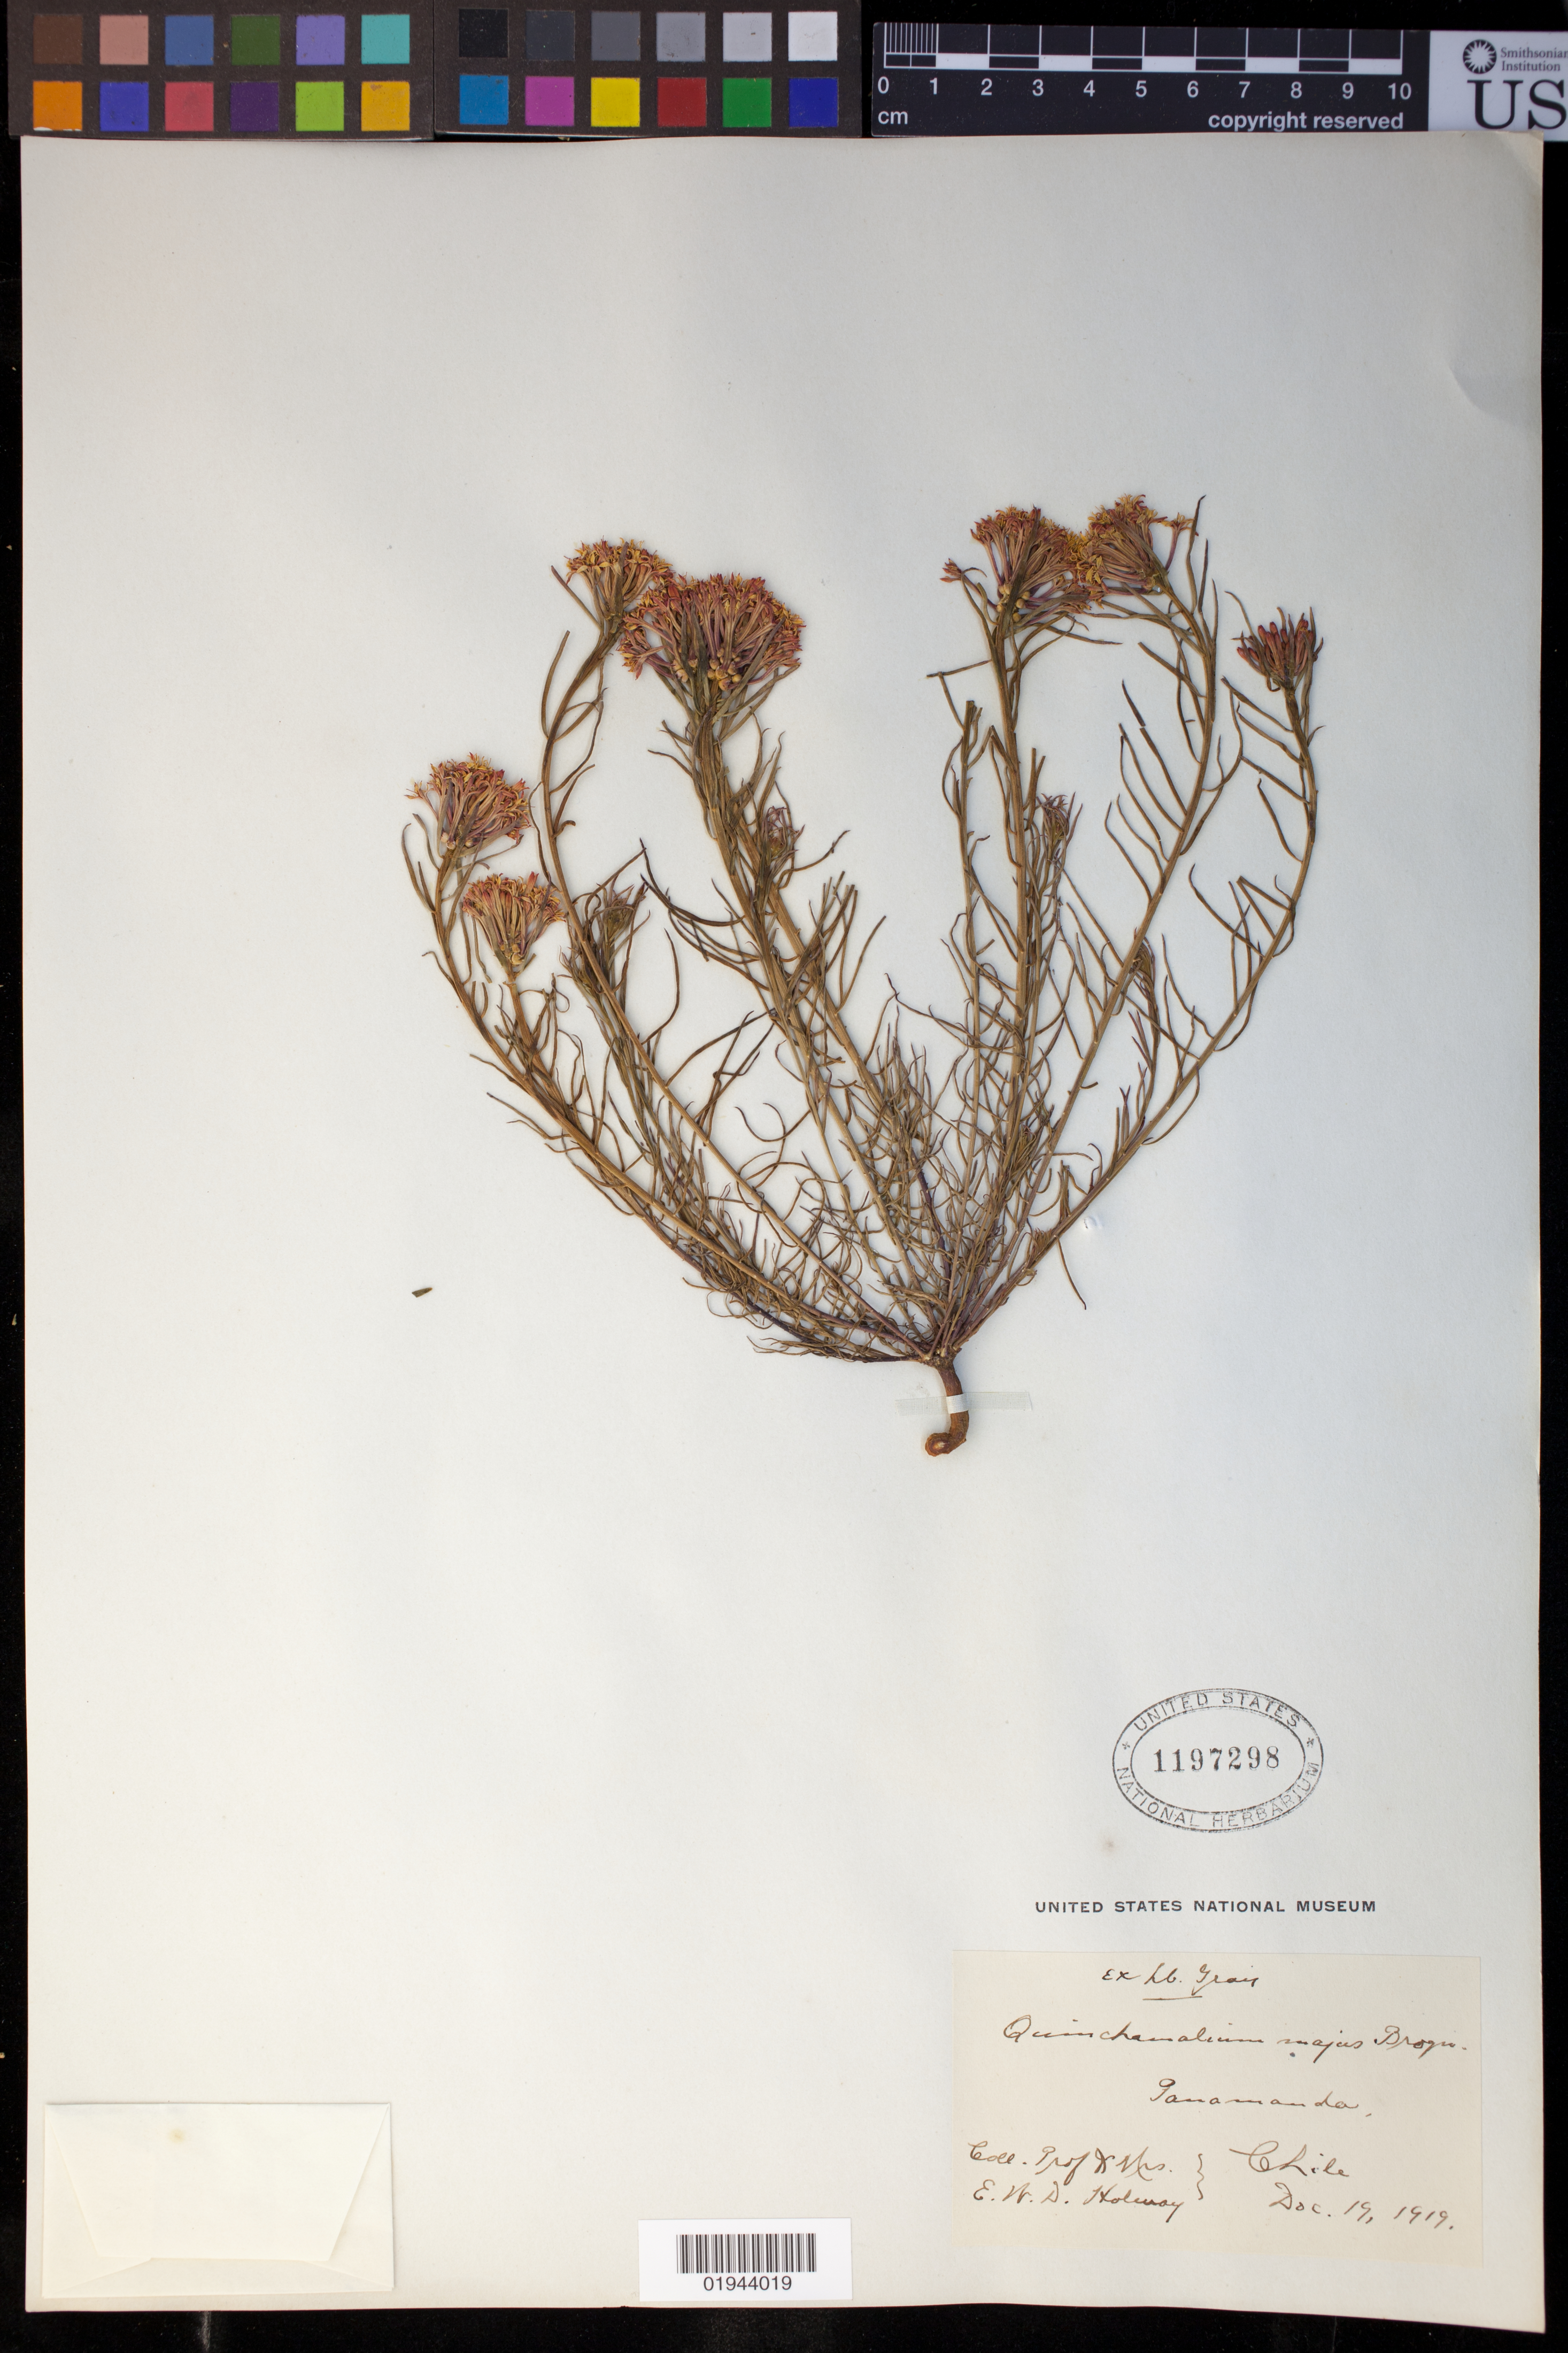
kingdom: Plantae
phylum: Tracheophyta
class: Magnoliopsida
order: Santalales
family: Schoepfiaceae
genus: Quinchamalium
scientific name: Quinchamalium majus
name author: Brongn.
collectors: E. W. D. Holway & E. Holway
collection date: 1919-12-19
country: Chile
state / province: Maule (VII)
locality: Panimavida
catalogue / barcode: US 1197298